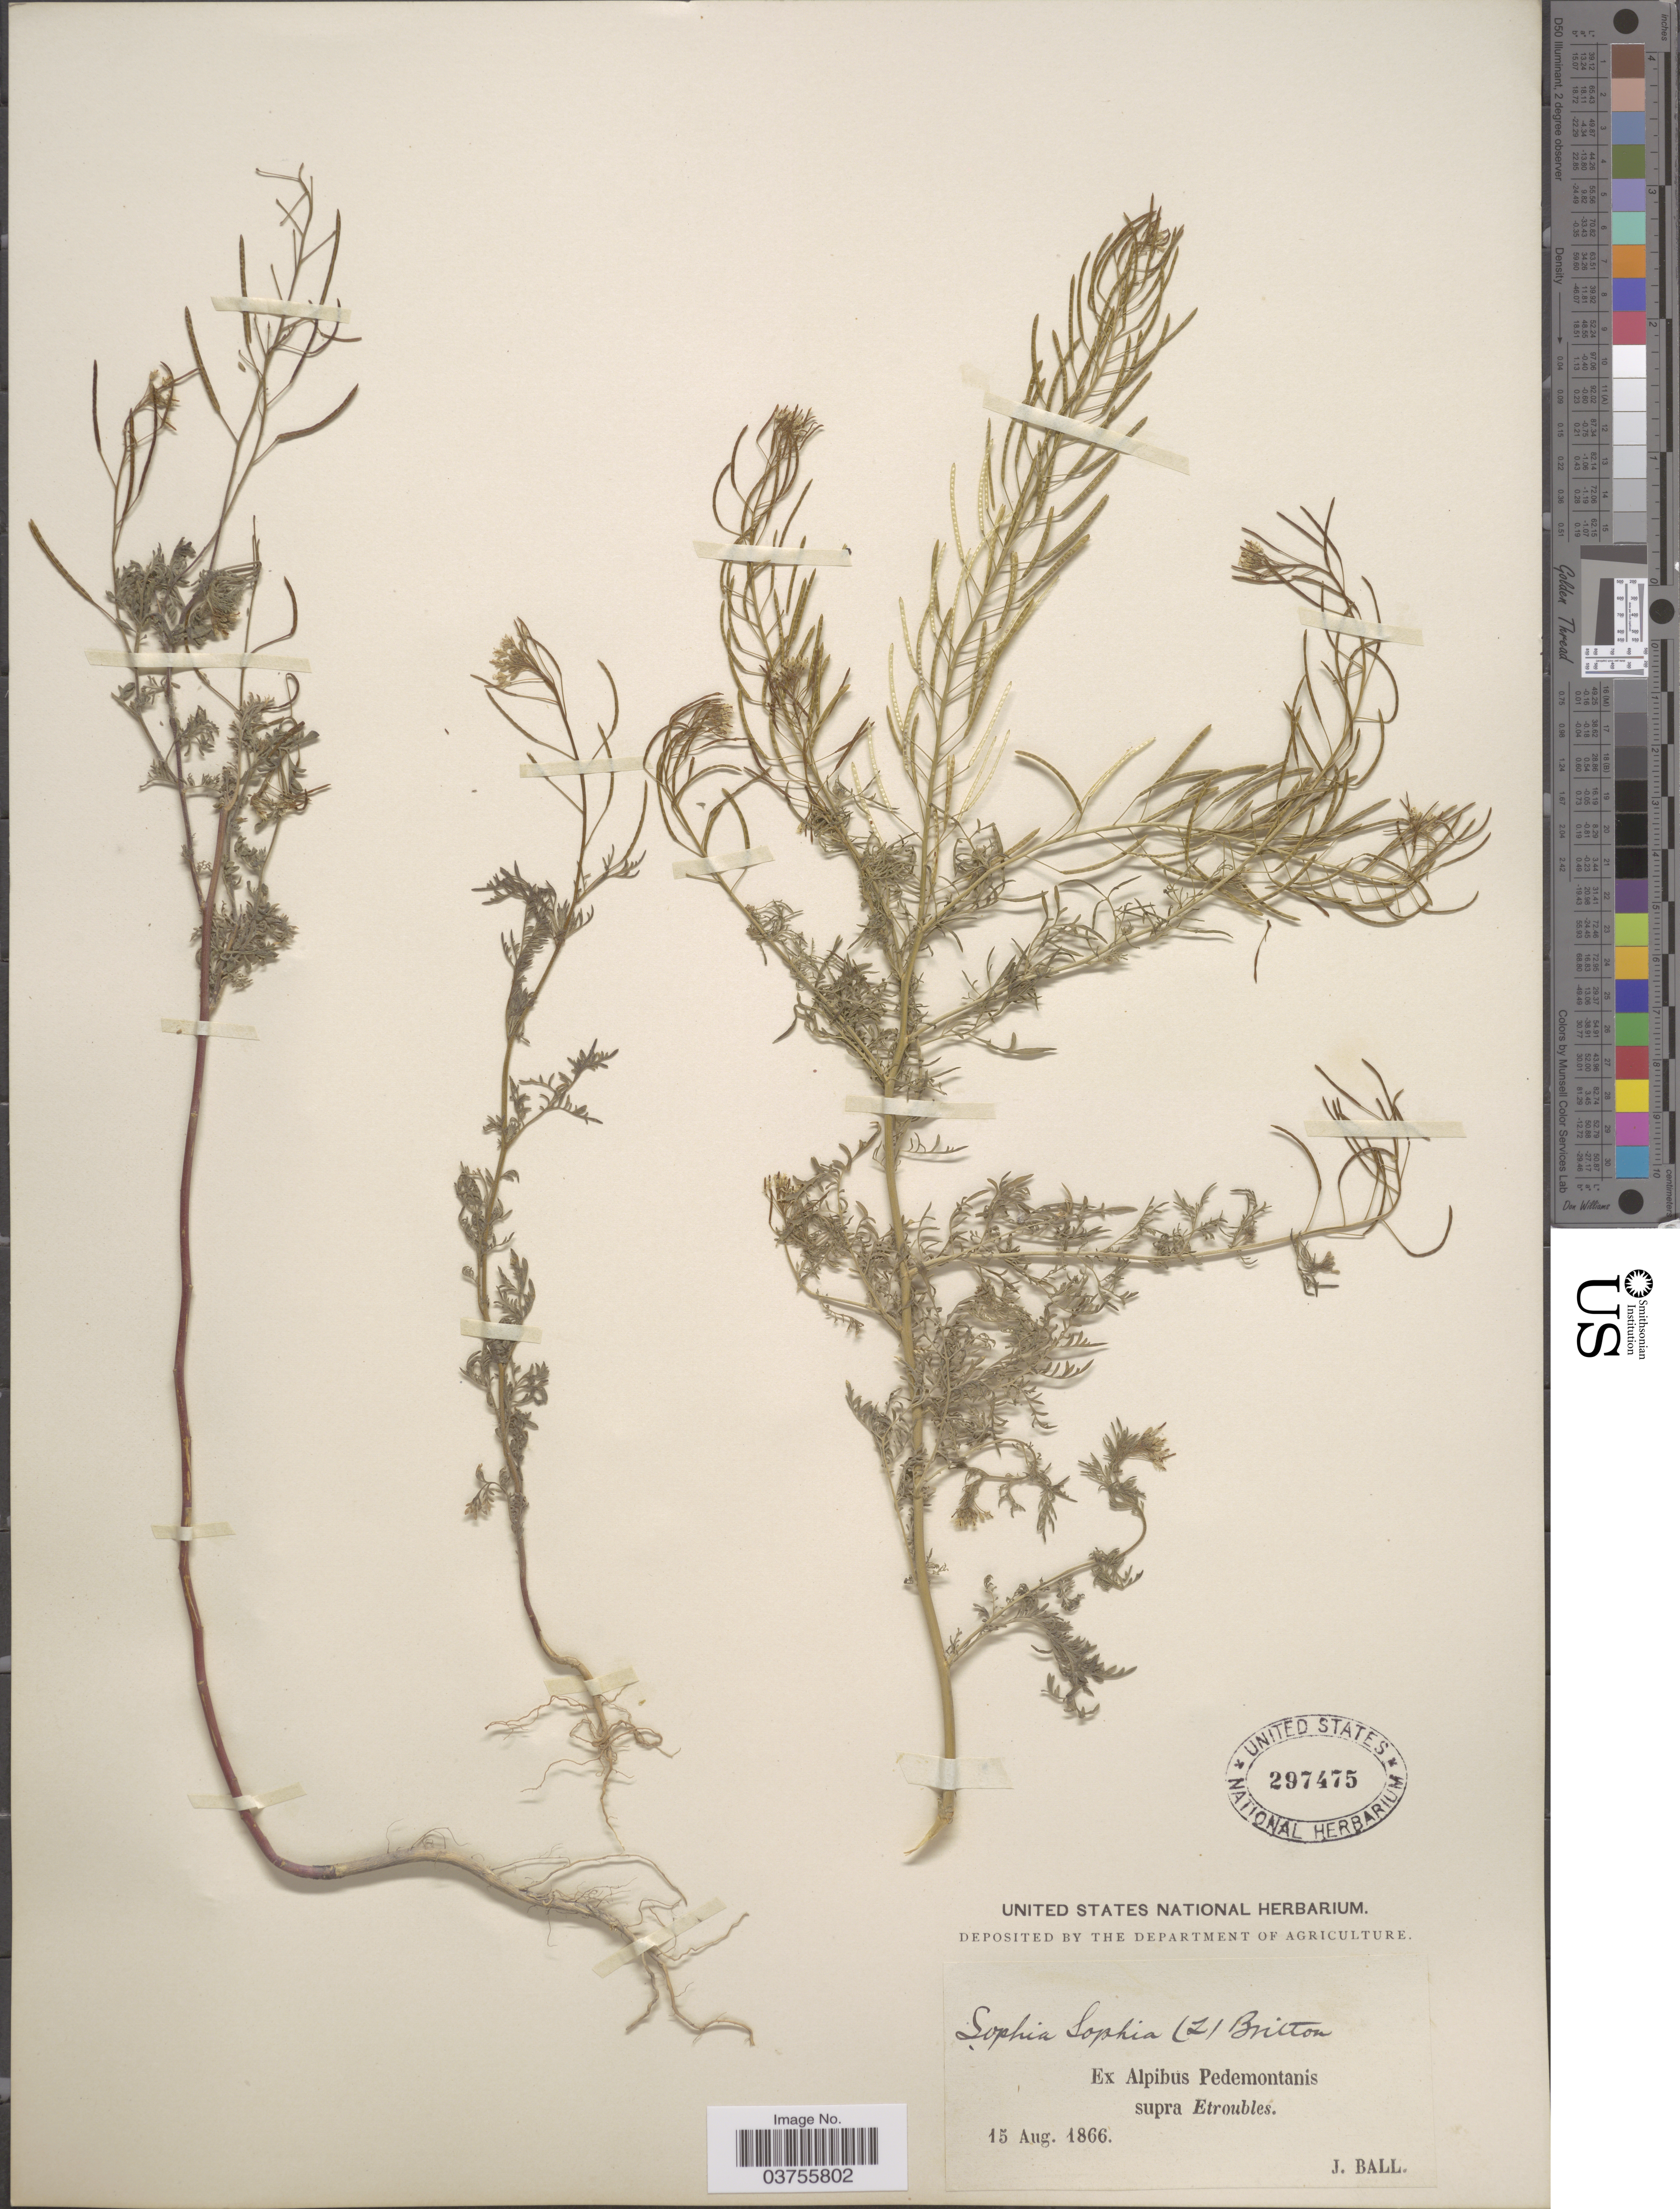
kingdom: Plantae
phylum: Tracheophyta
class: Magnoliopsida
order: Brassicales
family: Brassicaceae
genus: Sophia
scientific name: Sophia sophia (L.) Britton nom. illeg. (tautonym)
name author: (L.) Britton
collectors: J. Ball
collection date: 1866-08-15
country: Italy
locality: Ex Alpibus Pedemontanis supra Etroubles.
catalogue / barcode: US 297475